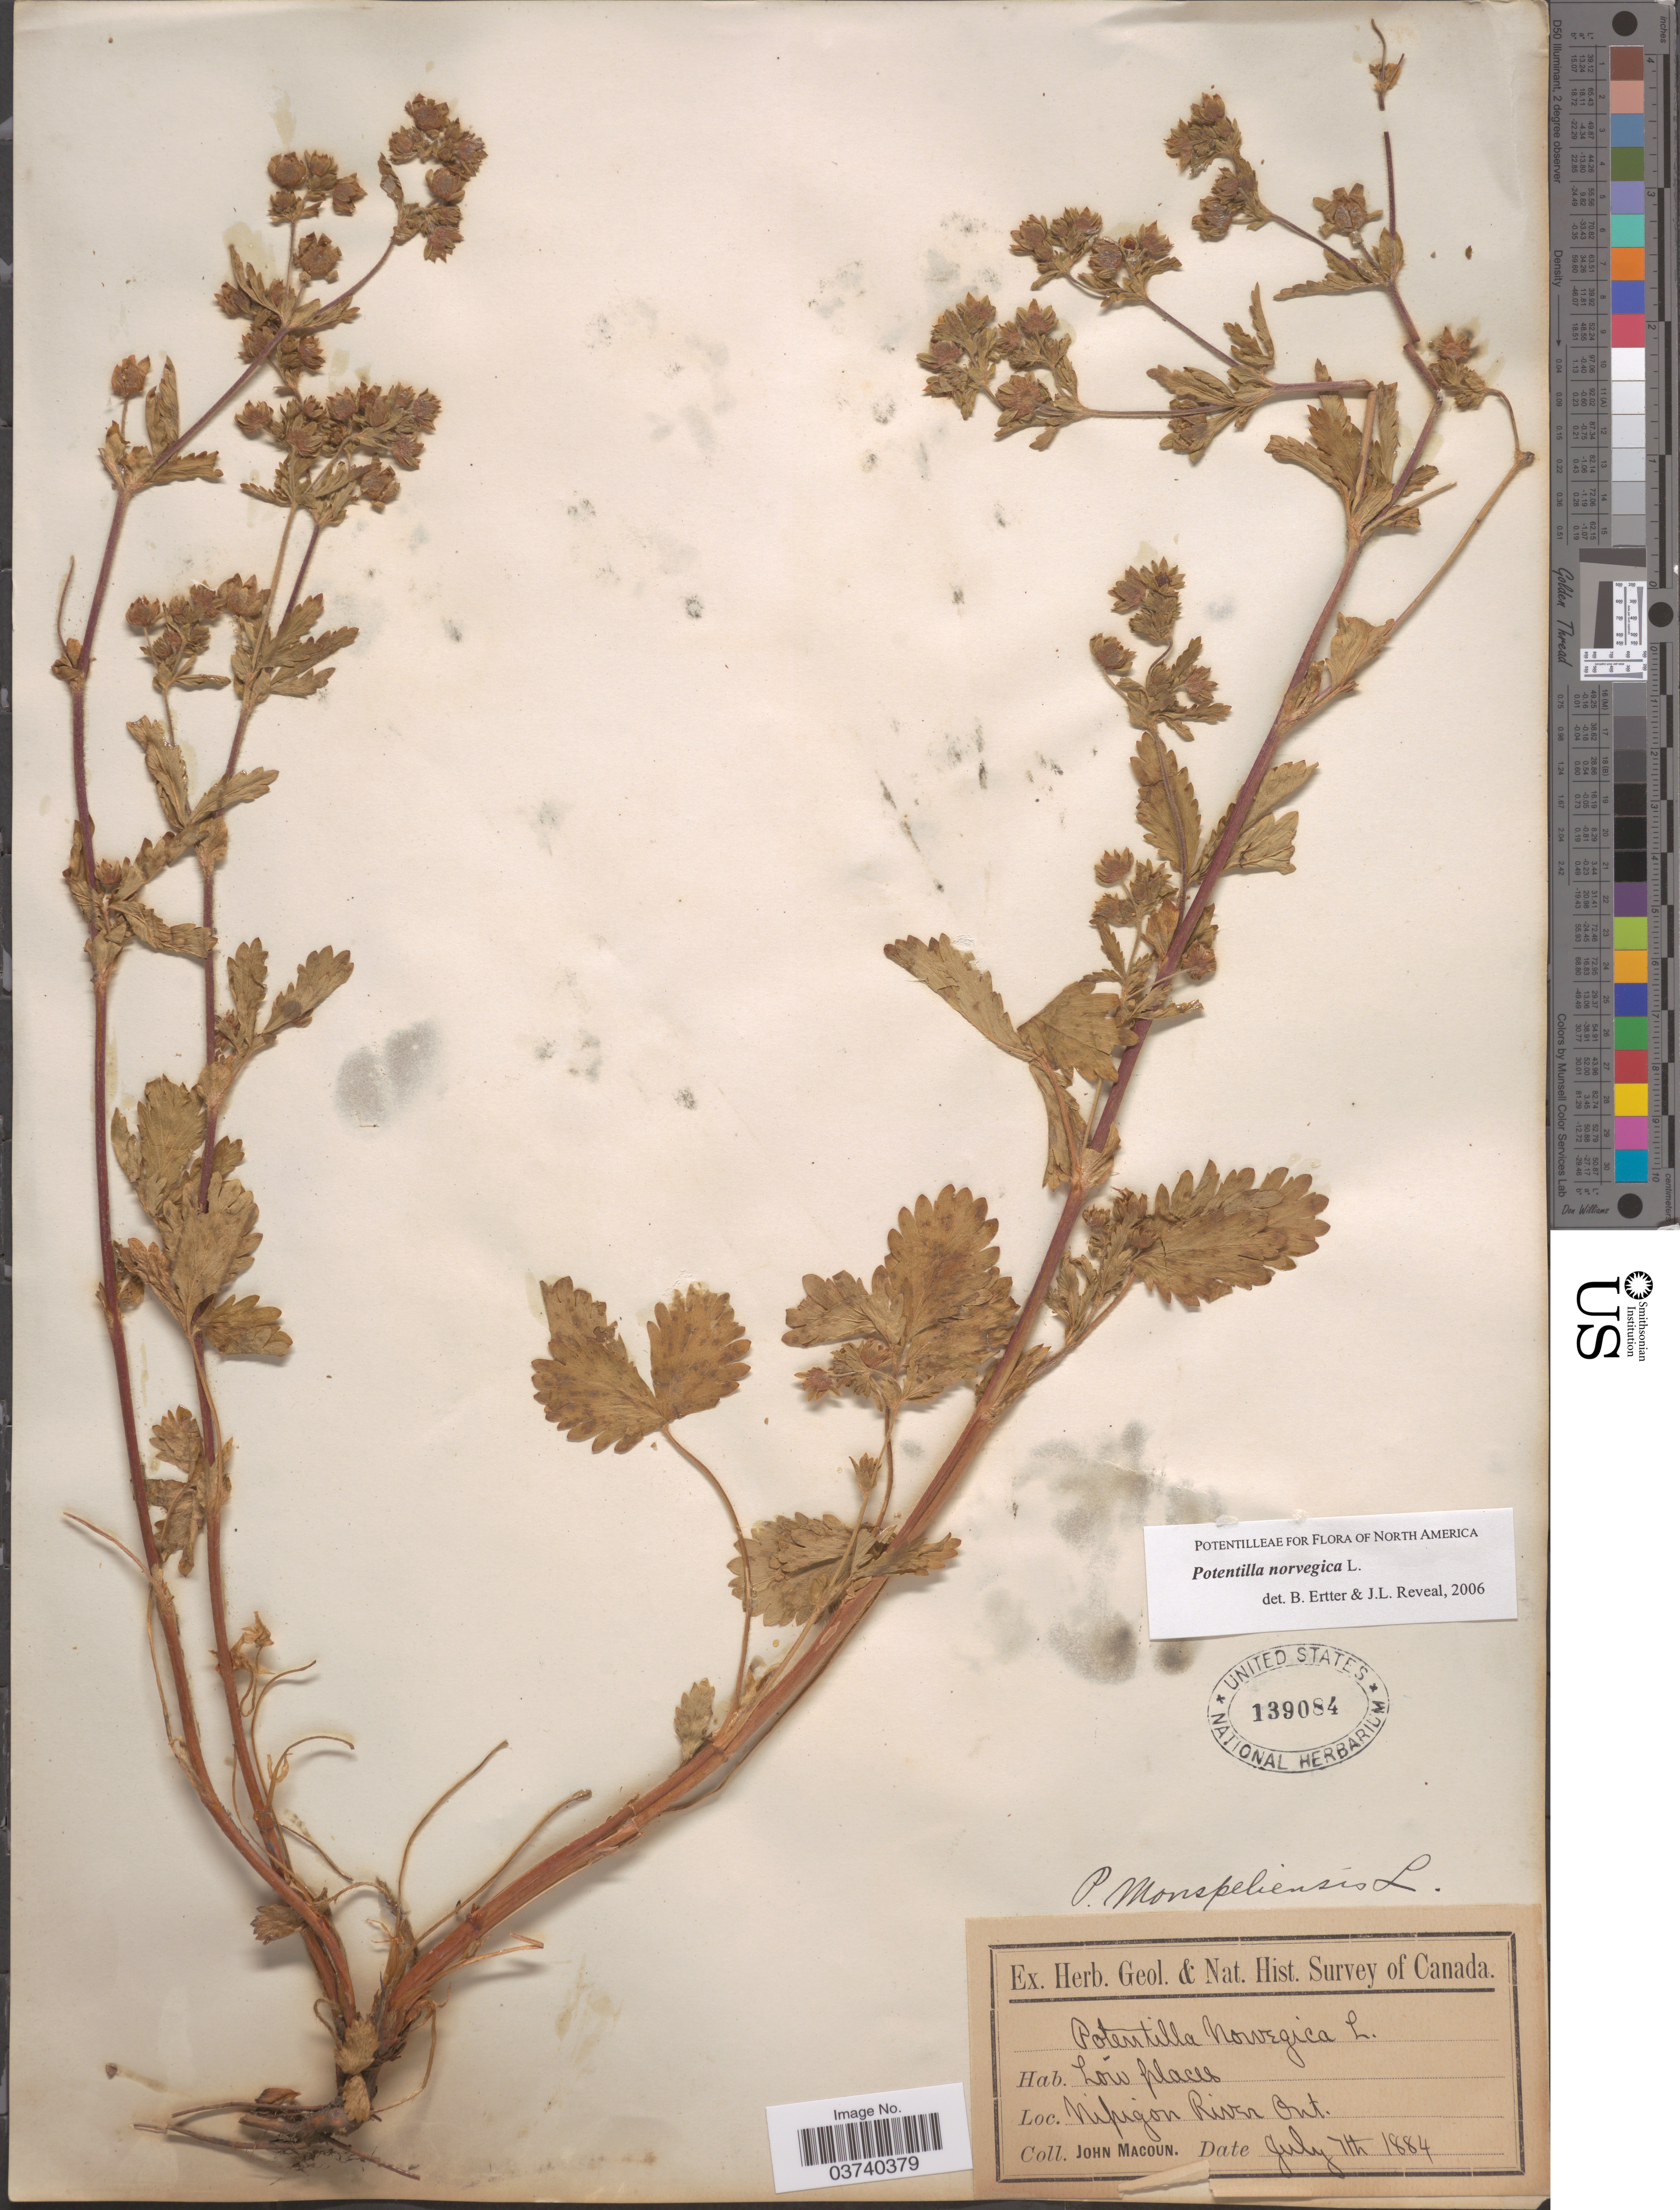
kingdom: Plantae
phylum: Tracheophyta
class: Magnoliopsida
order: Rosales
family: Rosaceae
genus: Potentilla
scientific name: Potentilla norvegica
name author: L.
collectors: J. Macoun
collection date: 1884-07-07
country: Canada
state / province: Ontario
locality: Nipigon River.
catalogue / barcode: US 139084